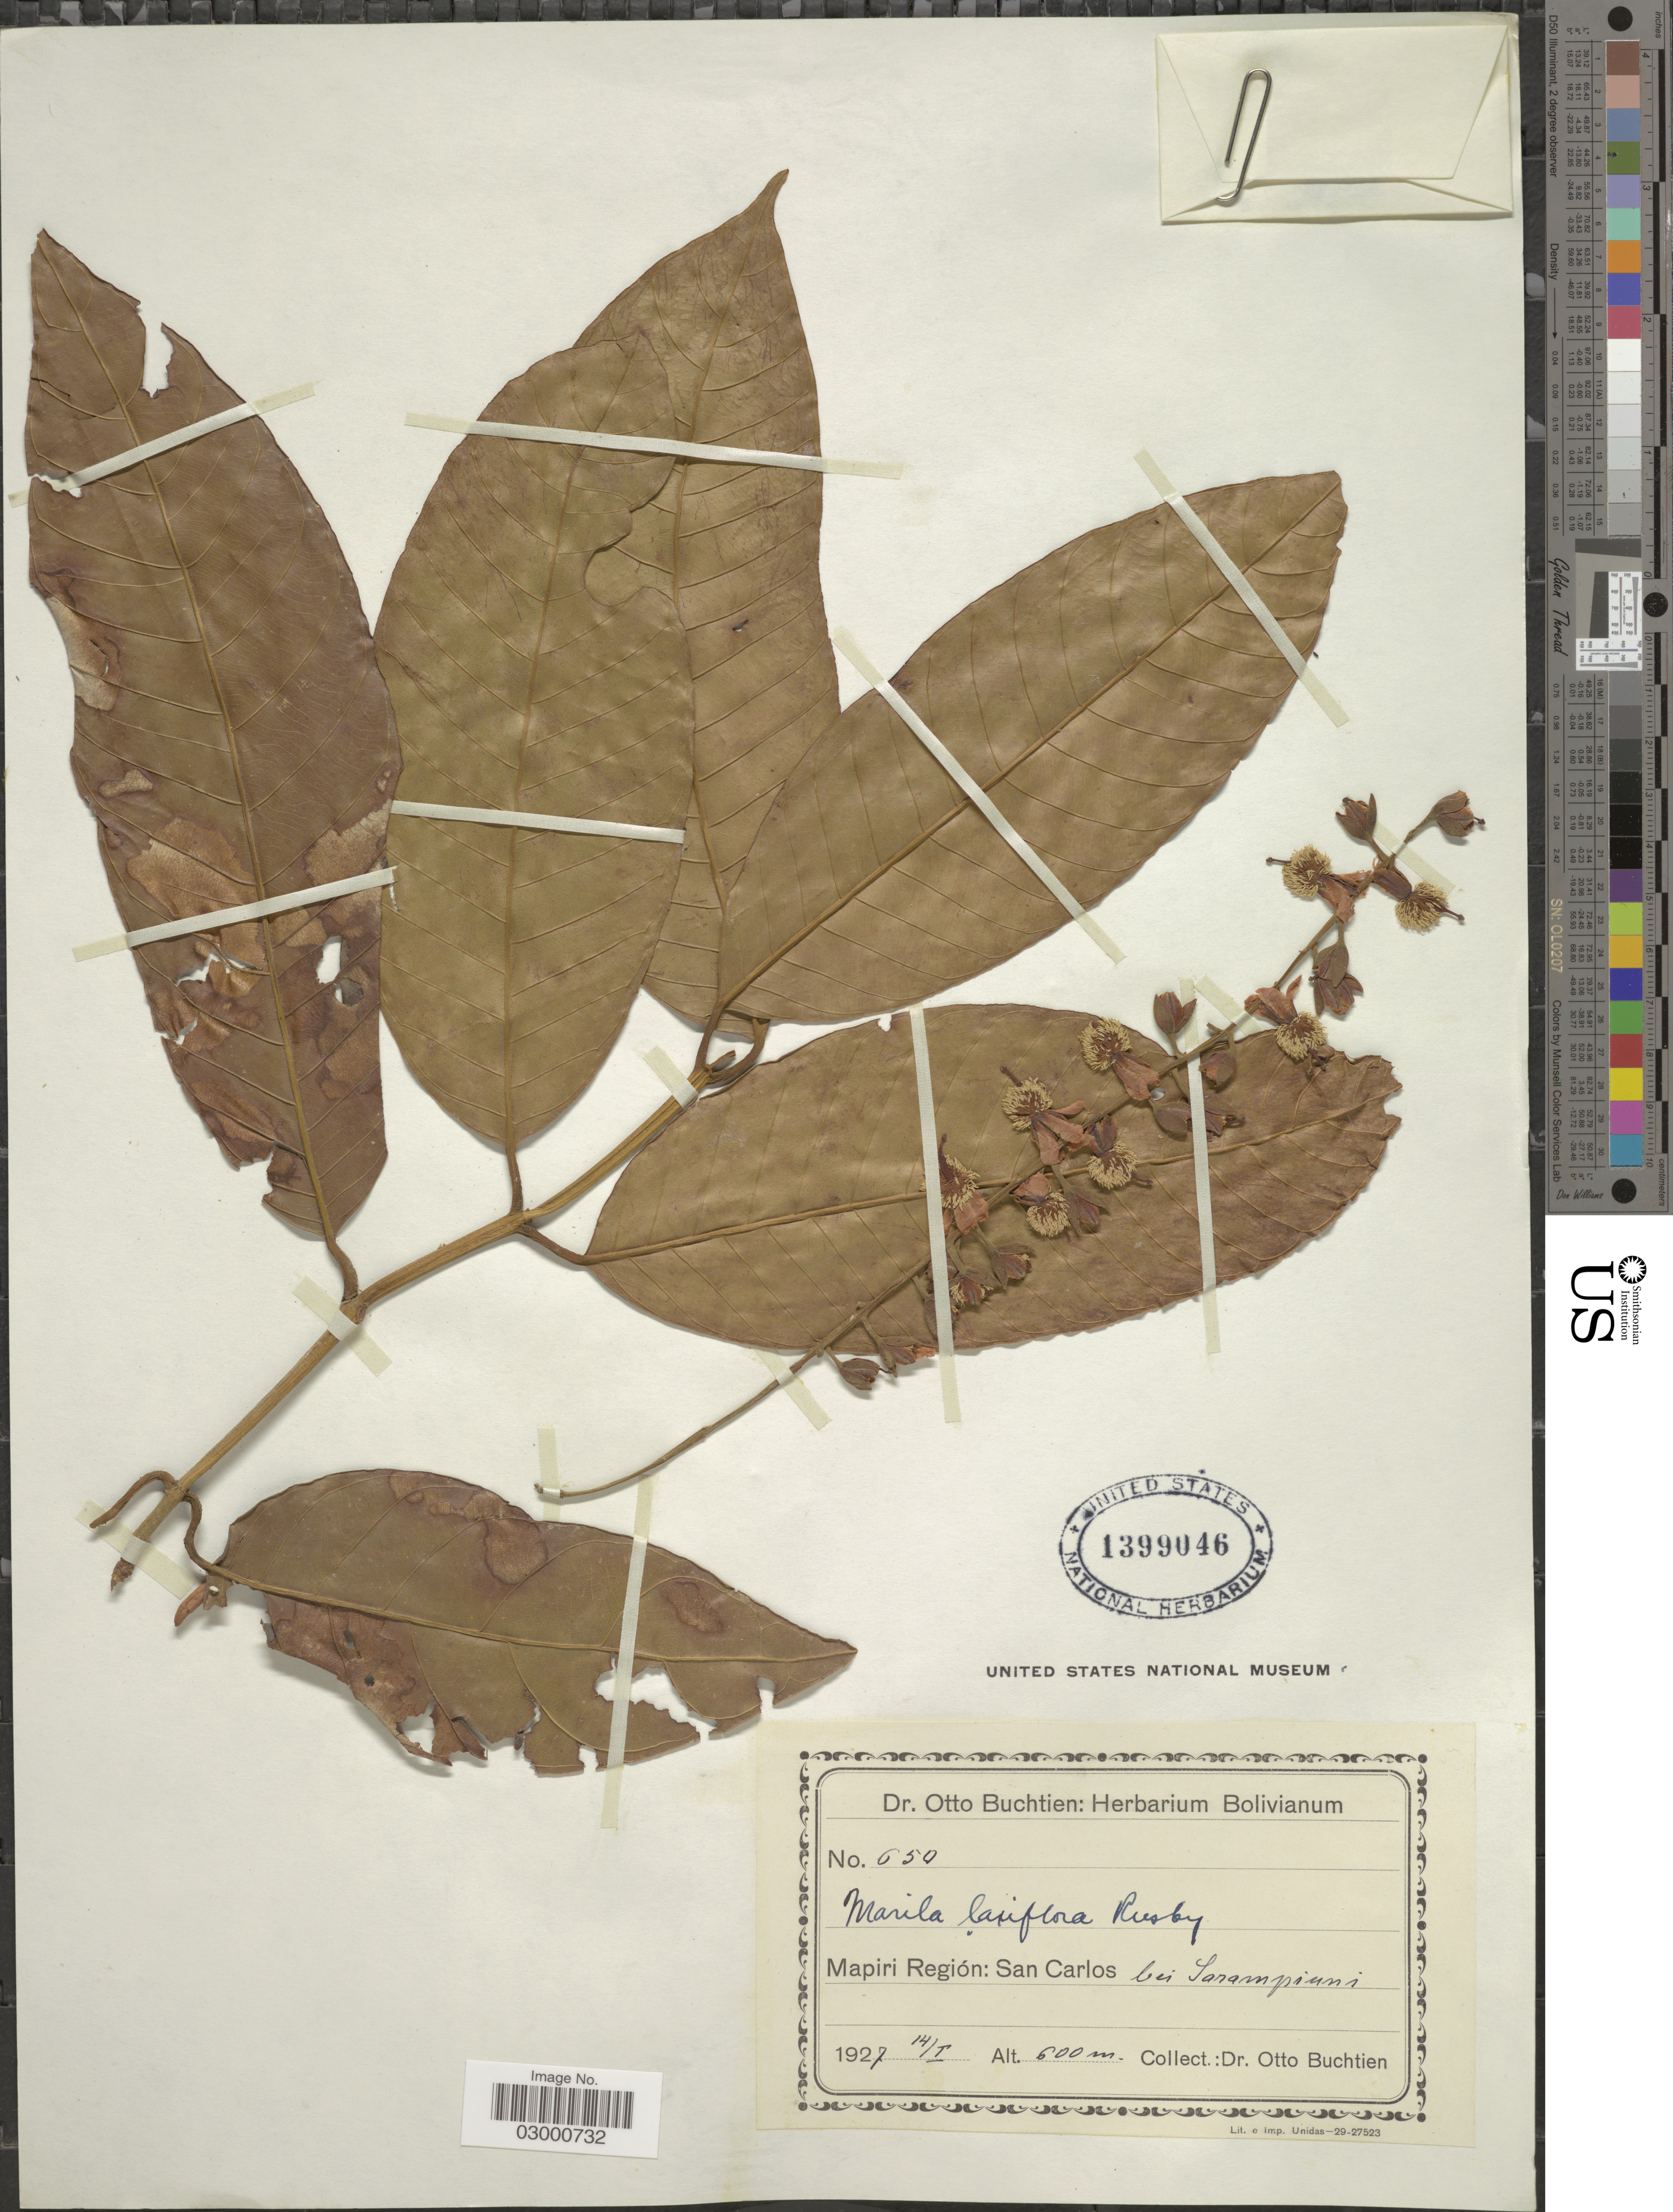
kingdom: Plantae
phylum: Tracheophyta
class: Magnoliopsida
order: Malpighiales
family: Calophyllaceae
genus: Marila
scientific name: Marila laxiflora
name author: Rusby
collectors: O. Buchtien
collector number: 650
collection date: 1927-01-14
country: Bolivia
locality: Mapiri Región: San Carlos bei Sarampiuni.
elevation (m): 600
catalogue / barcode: US 1399046